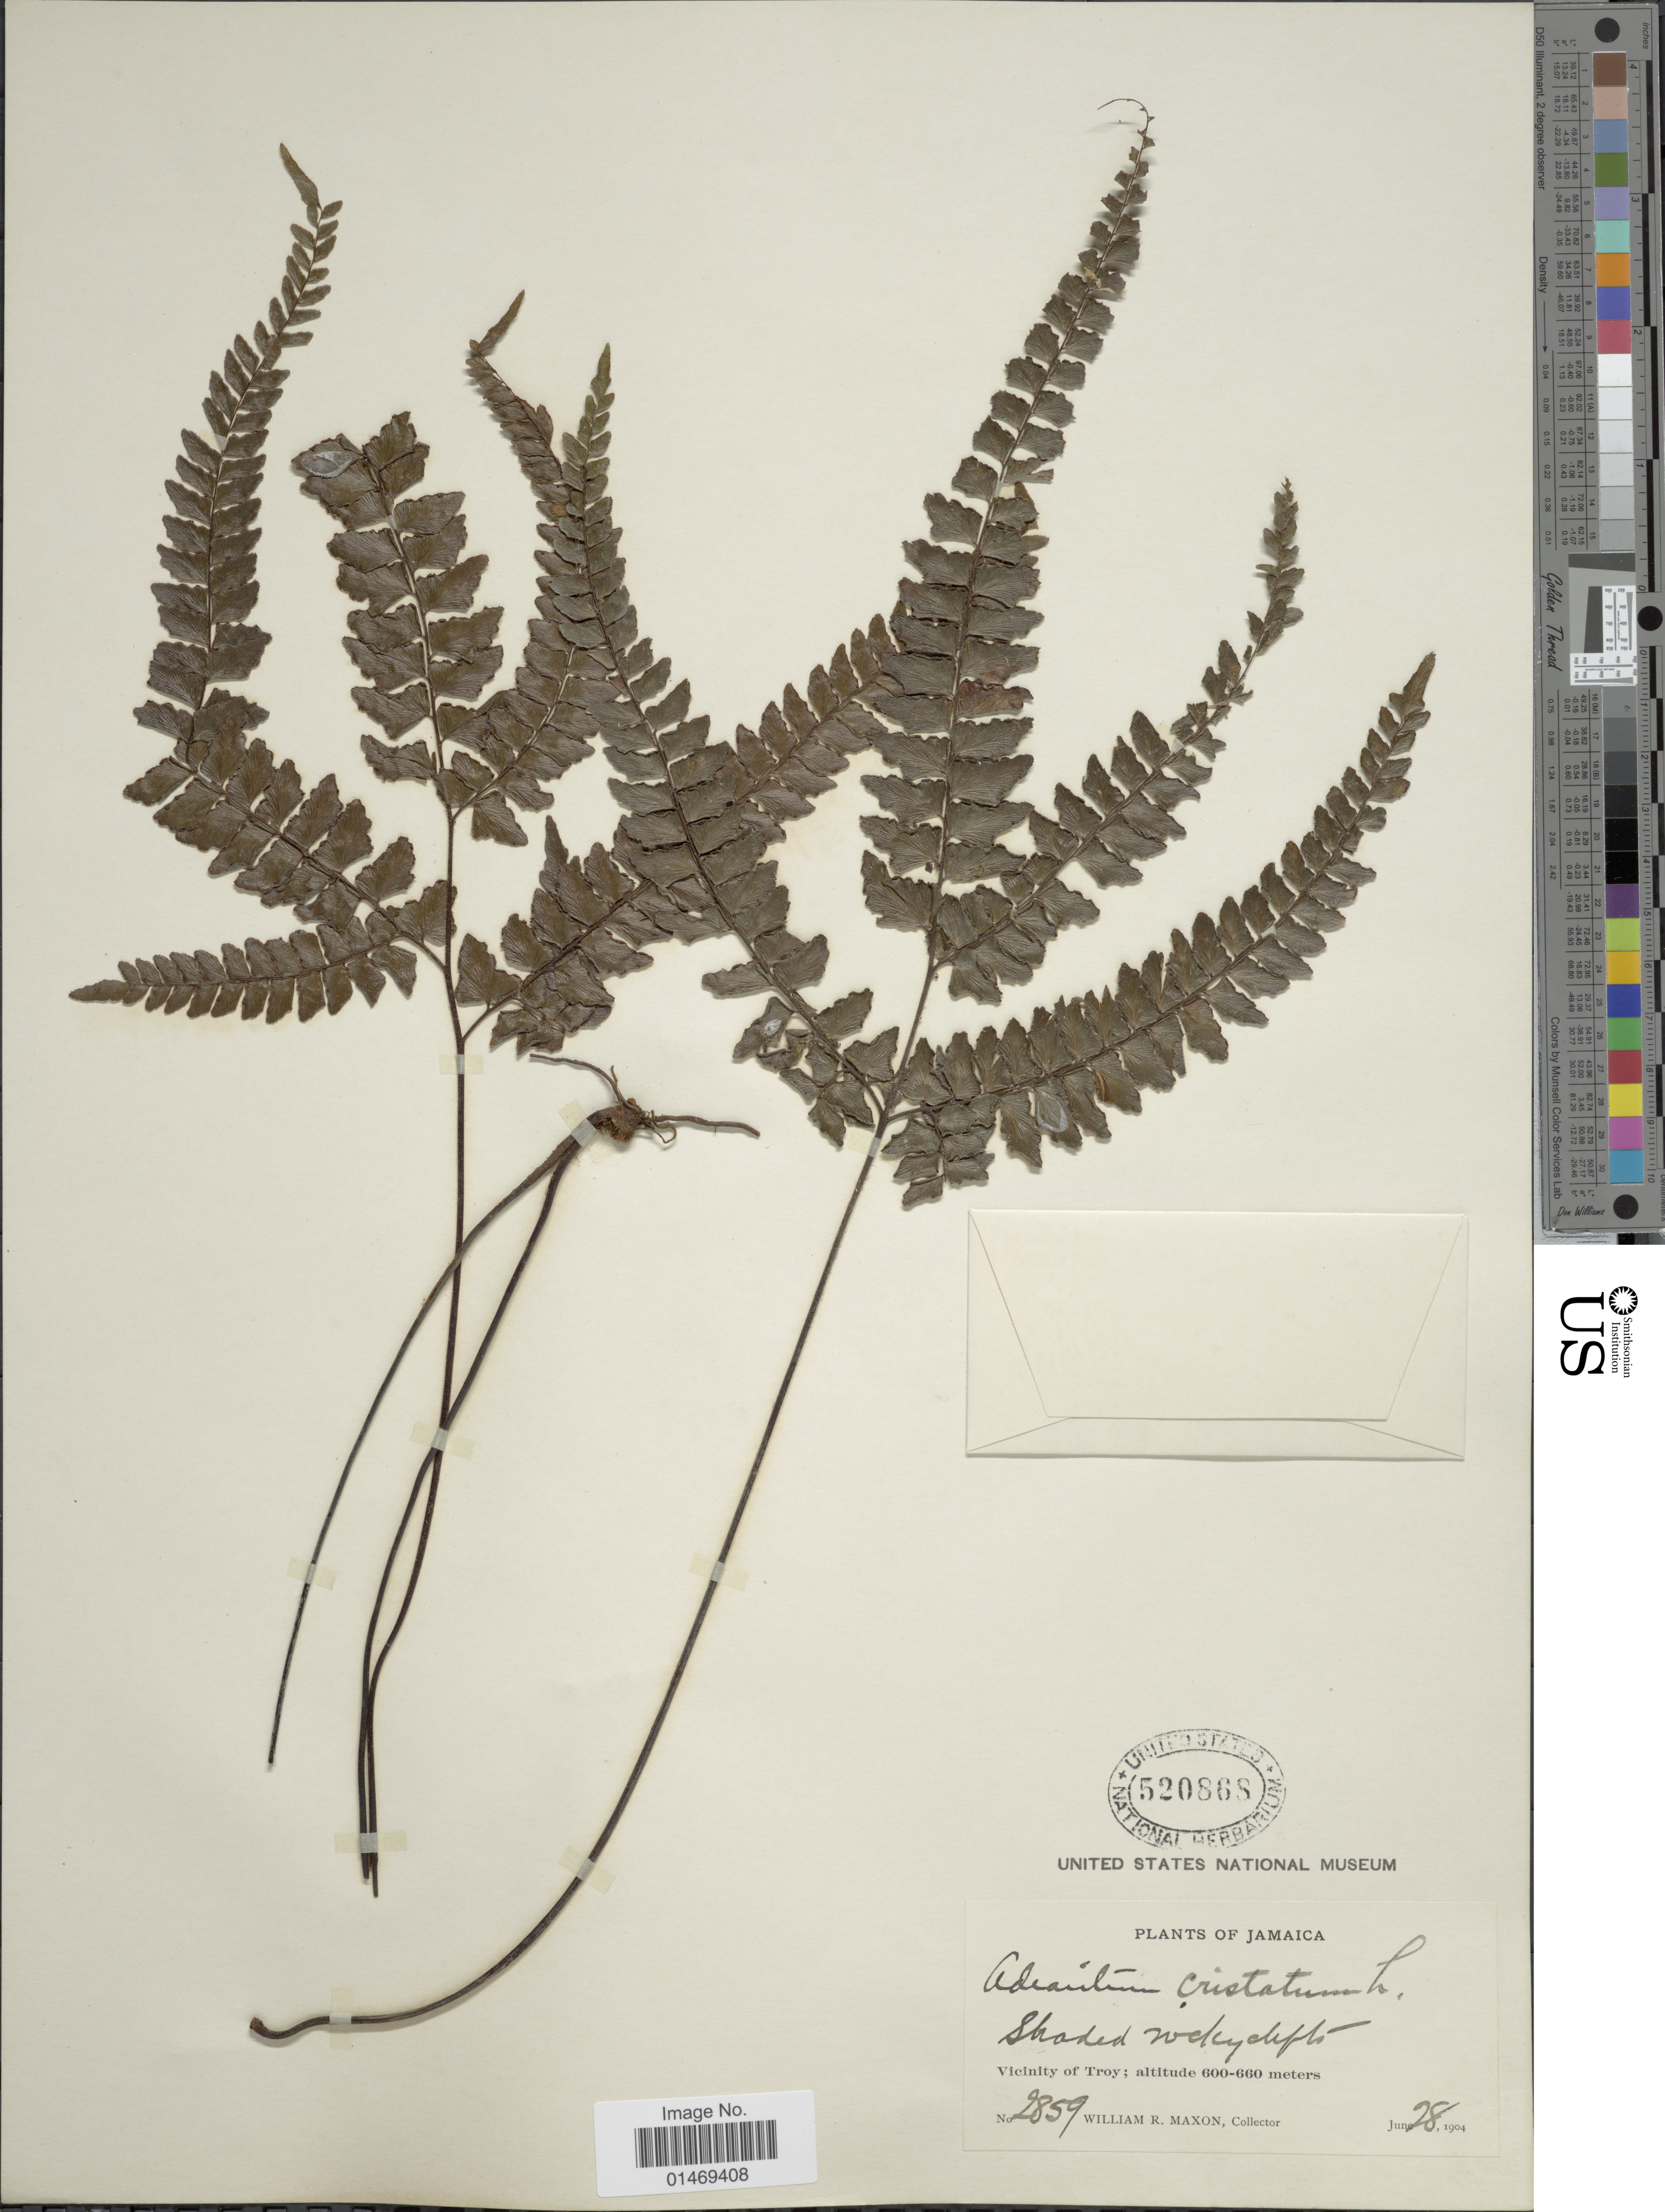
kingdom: Plantae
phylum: Tracheophyta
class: Polypodiopsida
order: Polypodiales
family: Pteridaceae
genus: Adiantum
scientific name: Adiantum pyramidale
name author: (L.) Willd.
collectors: W. R. Maxon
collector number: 2859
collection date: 1904-06-28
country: Jamaica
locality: Vicinity of Troy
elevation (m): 600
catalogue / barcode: US 520868